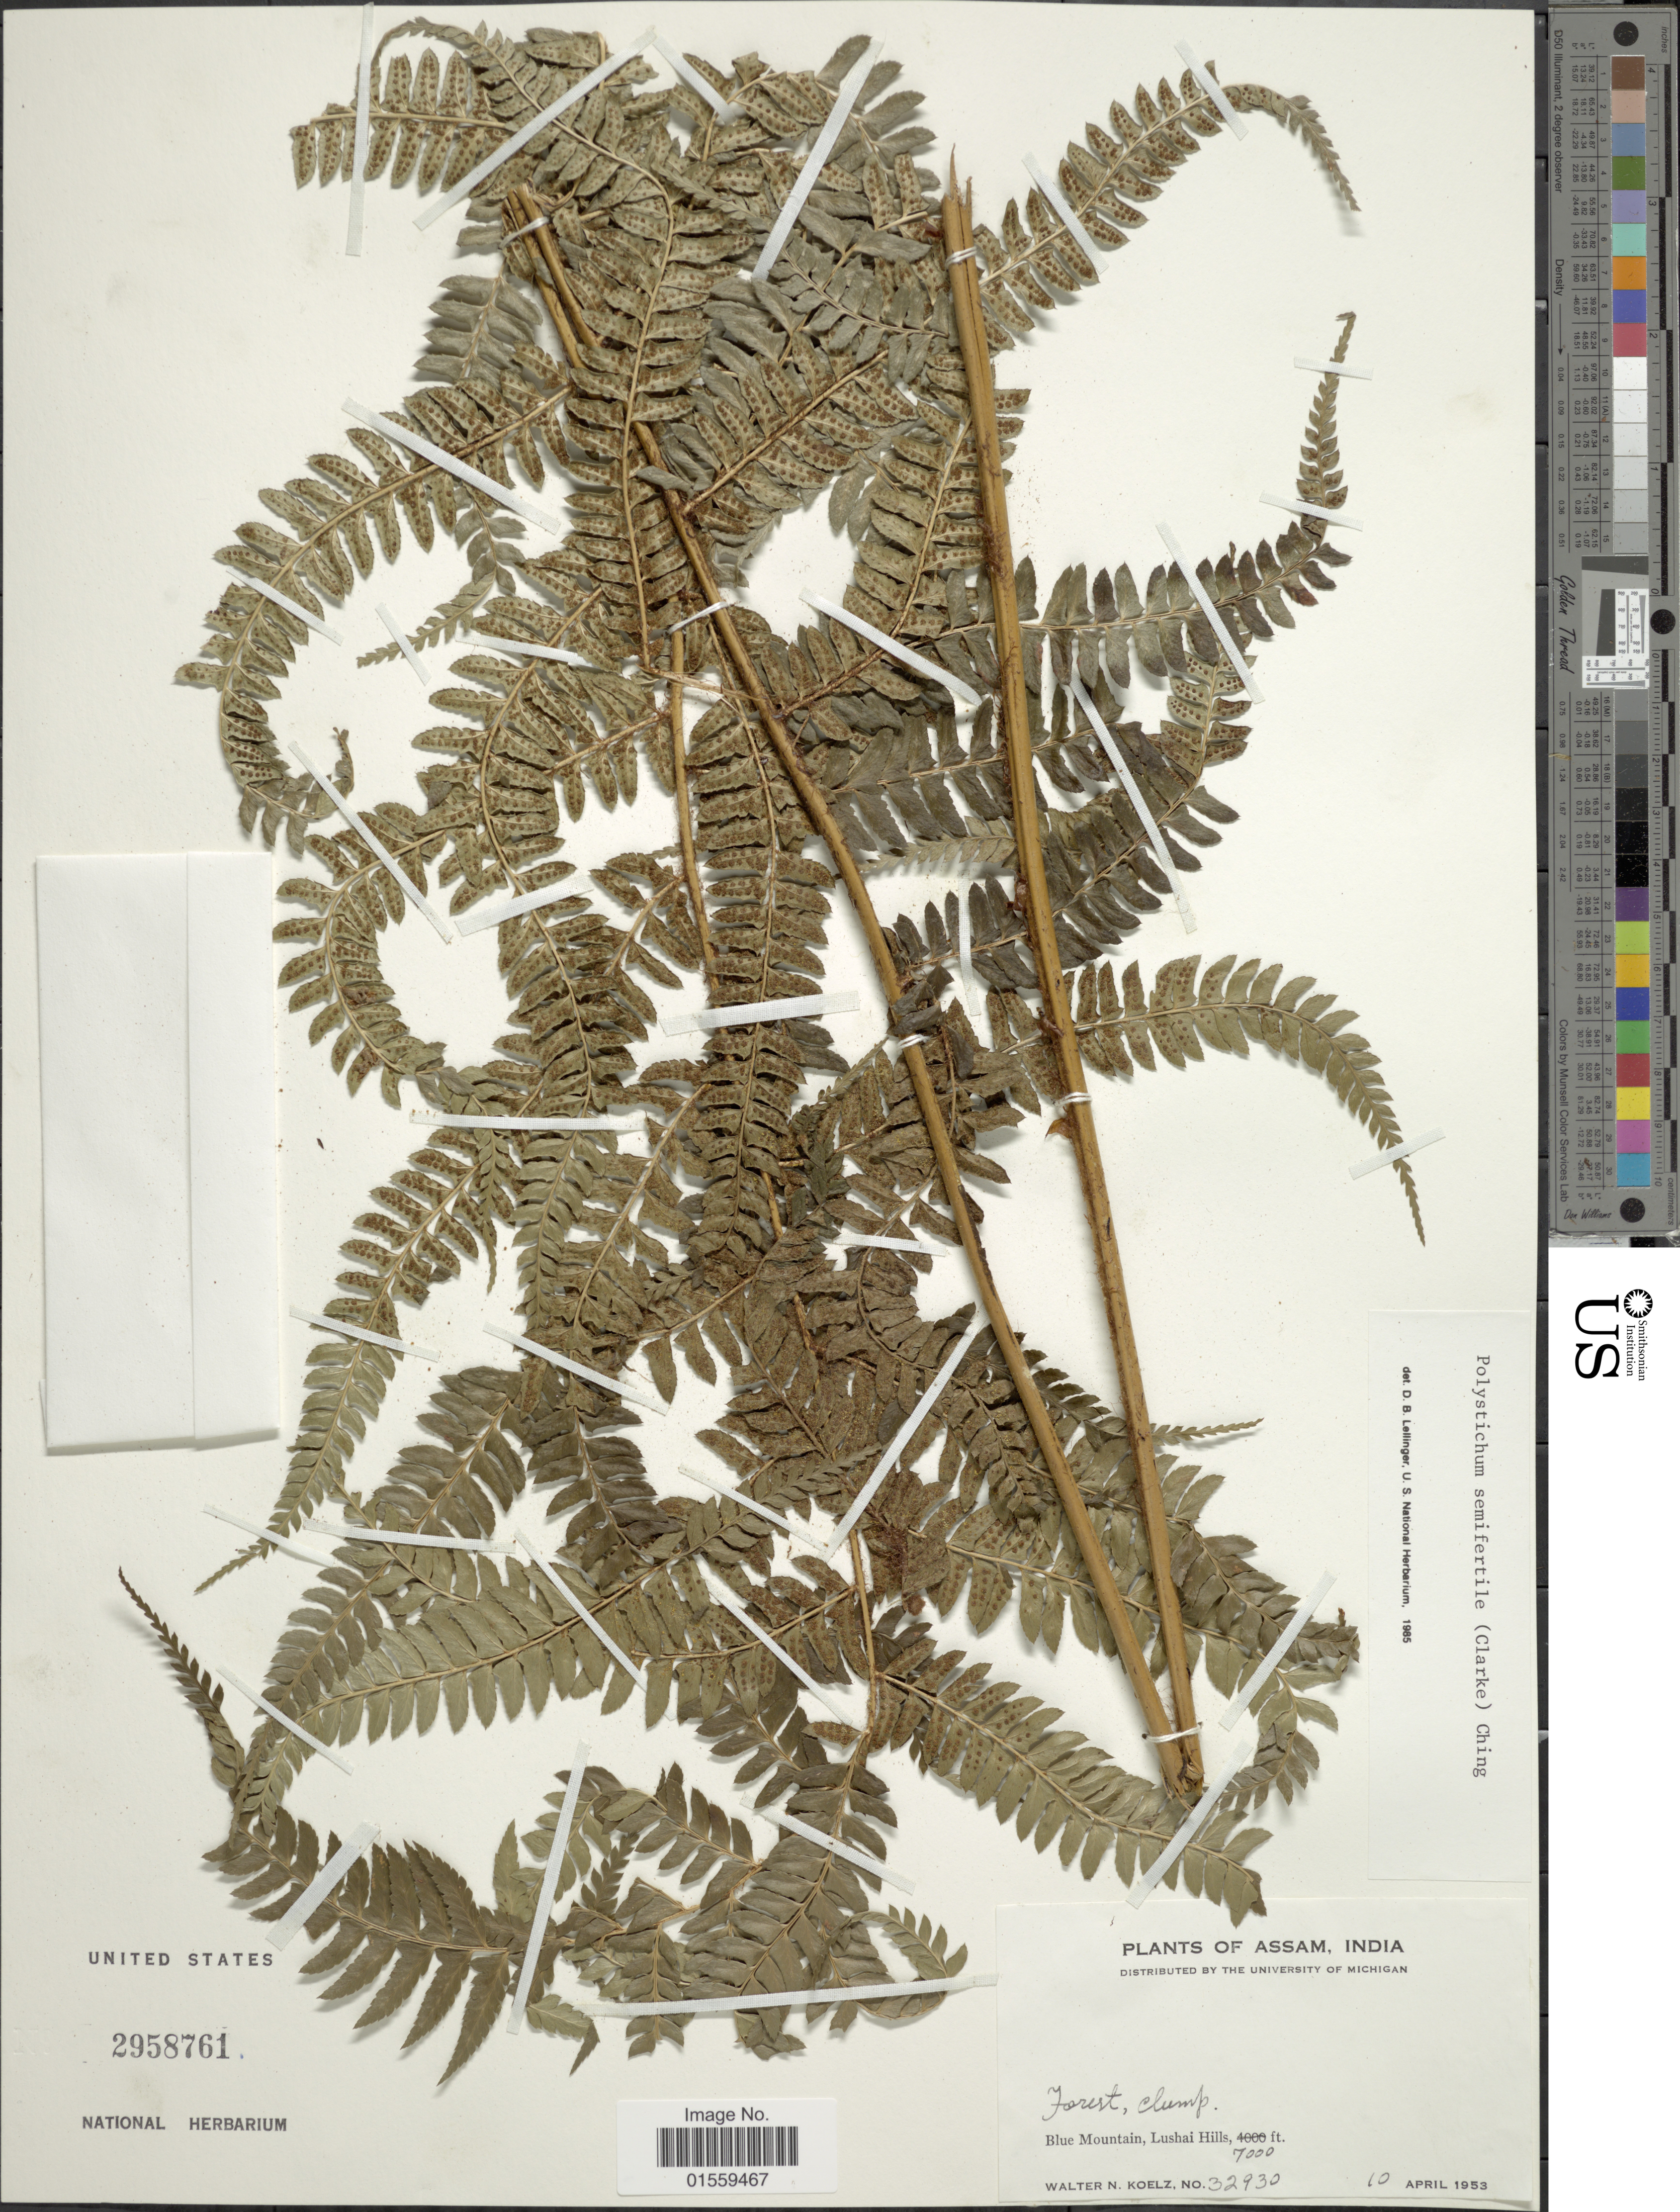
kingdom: Plantae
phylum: Tracheophyta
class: Polypodiopsida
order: Polypodiales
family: Dryopteridaceae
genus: Polystichum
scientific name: Polystichum semifertile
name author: (C.B. Clarke) Ching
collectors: W. N. Koelz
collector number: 32930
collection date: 1953-04-10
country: India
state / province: Assam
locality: Forest, clump, Blue Mountain, Lushai Hills.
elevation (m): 2134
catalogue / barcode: US 2958761